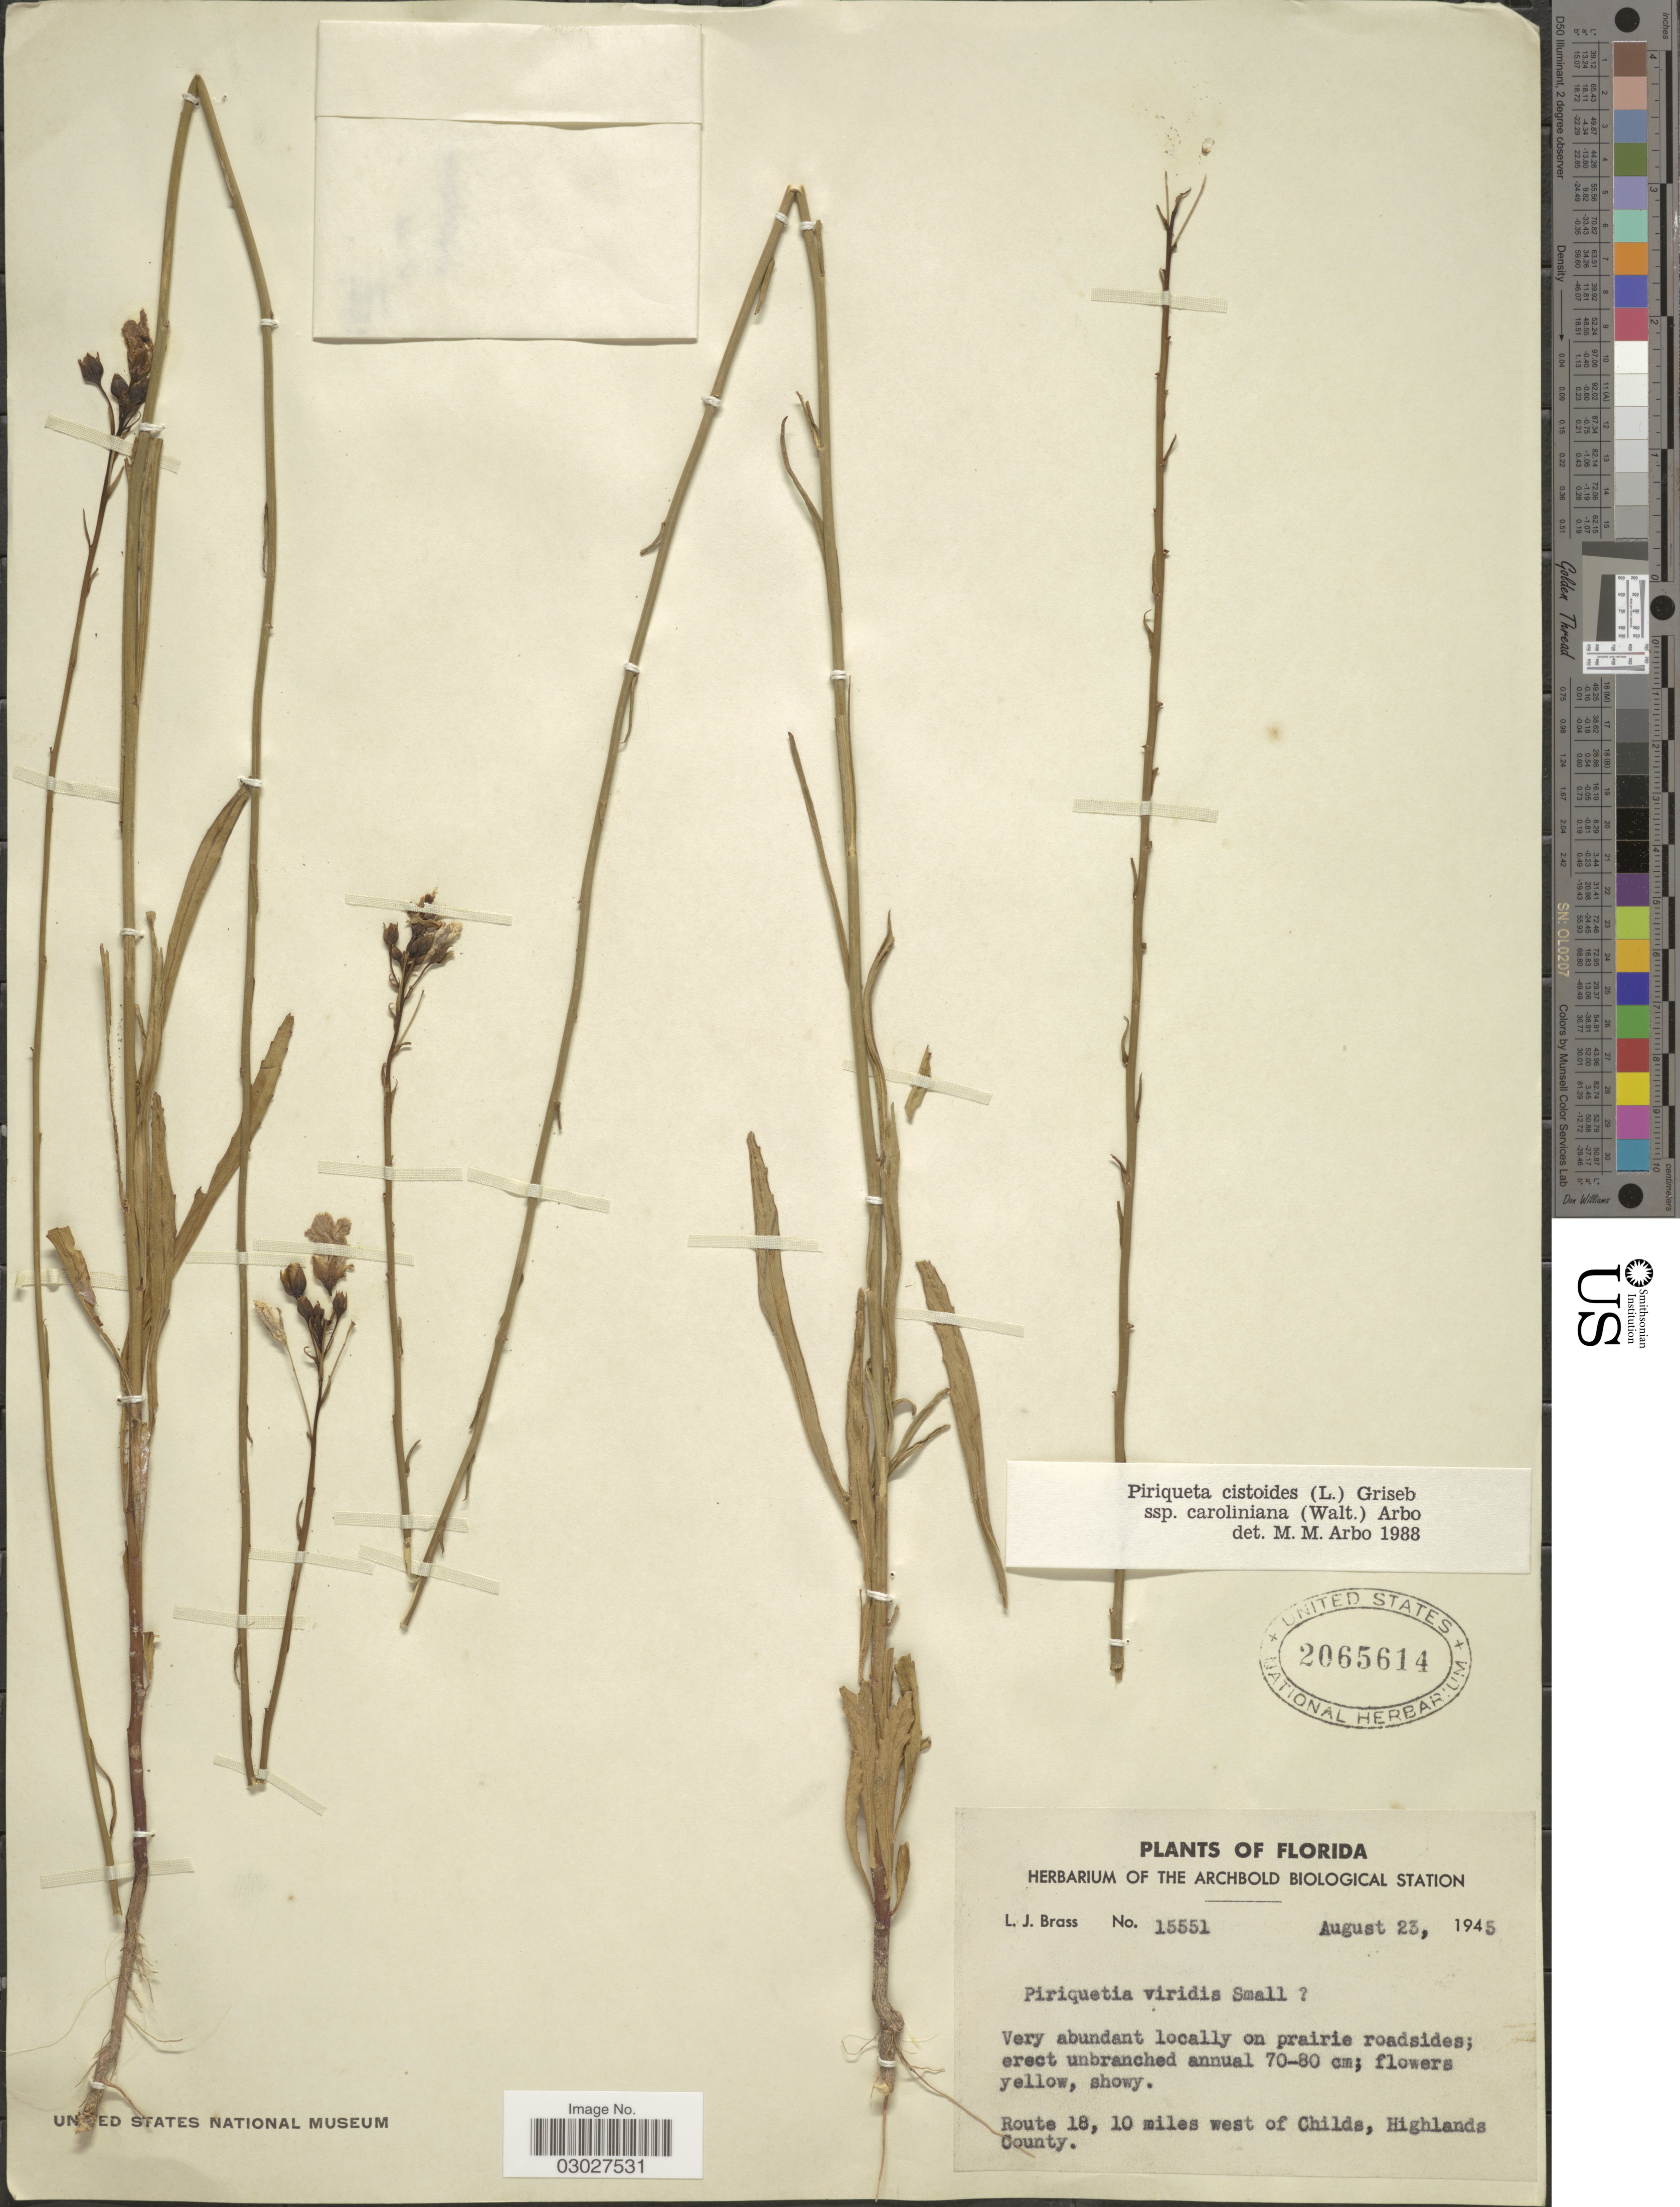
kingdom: Plantae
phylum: Tracheophyta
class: Magnoliopsida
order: Malpighiales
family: Turneraceae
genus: Piriqueta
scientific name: Piriqueta cistoides subsp. caroliniana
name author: (Walter) Arbo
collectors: L. J. Brass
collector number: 15551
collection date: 1945-08-23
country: United States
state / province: Florida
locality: Rote 18, 10 miles west of Childs, Highlands County.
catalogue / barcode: US 2065614